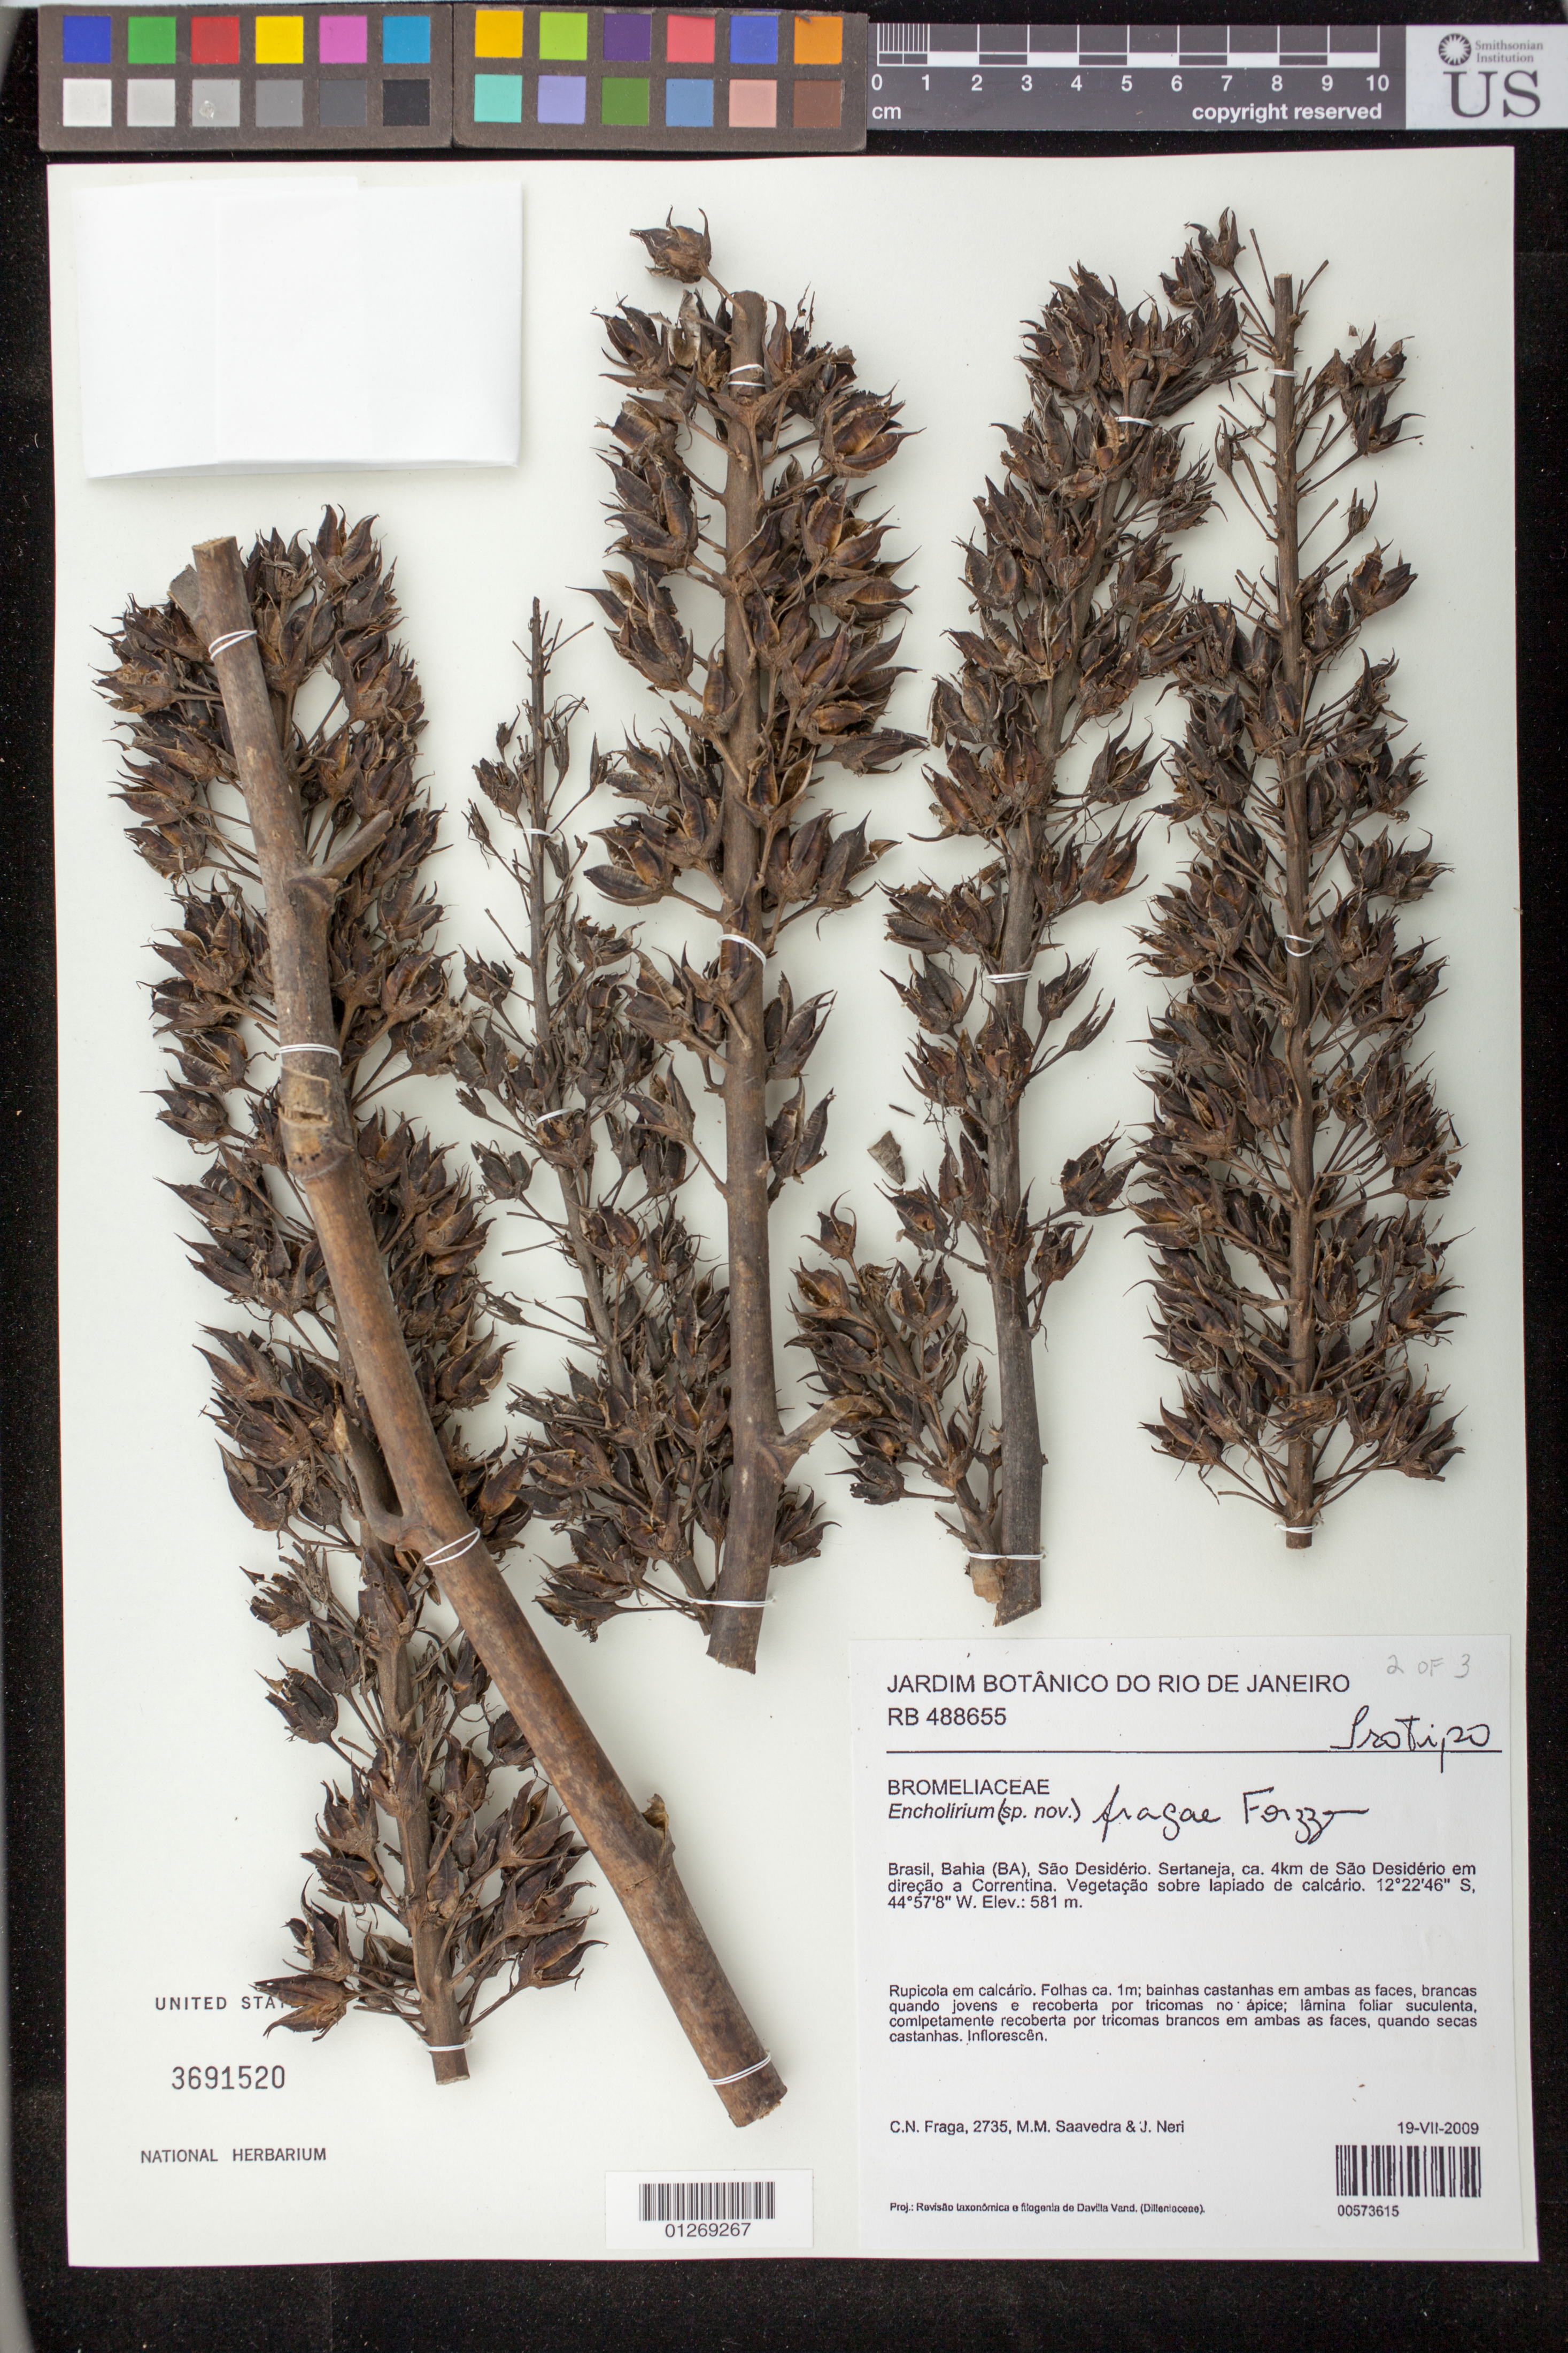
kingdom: Plantae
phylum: Tracheophyta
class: Liliopsida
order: Poales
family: Bromeliaceae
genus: Encholirium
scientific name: Encholirium fragae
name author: Forzza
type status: Isotype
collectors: C. N. de Fraga, M. Saavedra & J. Neri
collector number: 2735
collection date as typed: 19-VII-2009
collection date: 2009-07-19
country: Brazil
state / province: Bahia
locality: Bahia (BA), São Desidério. Sertaneja, ca. 4 km de São Desidério em direção a Correntina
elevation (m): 581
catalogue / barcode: US 3691520